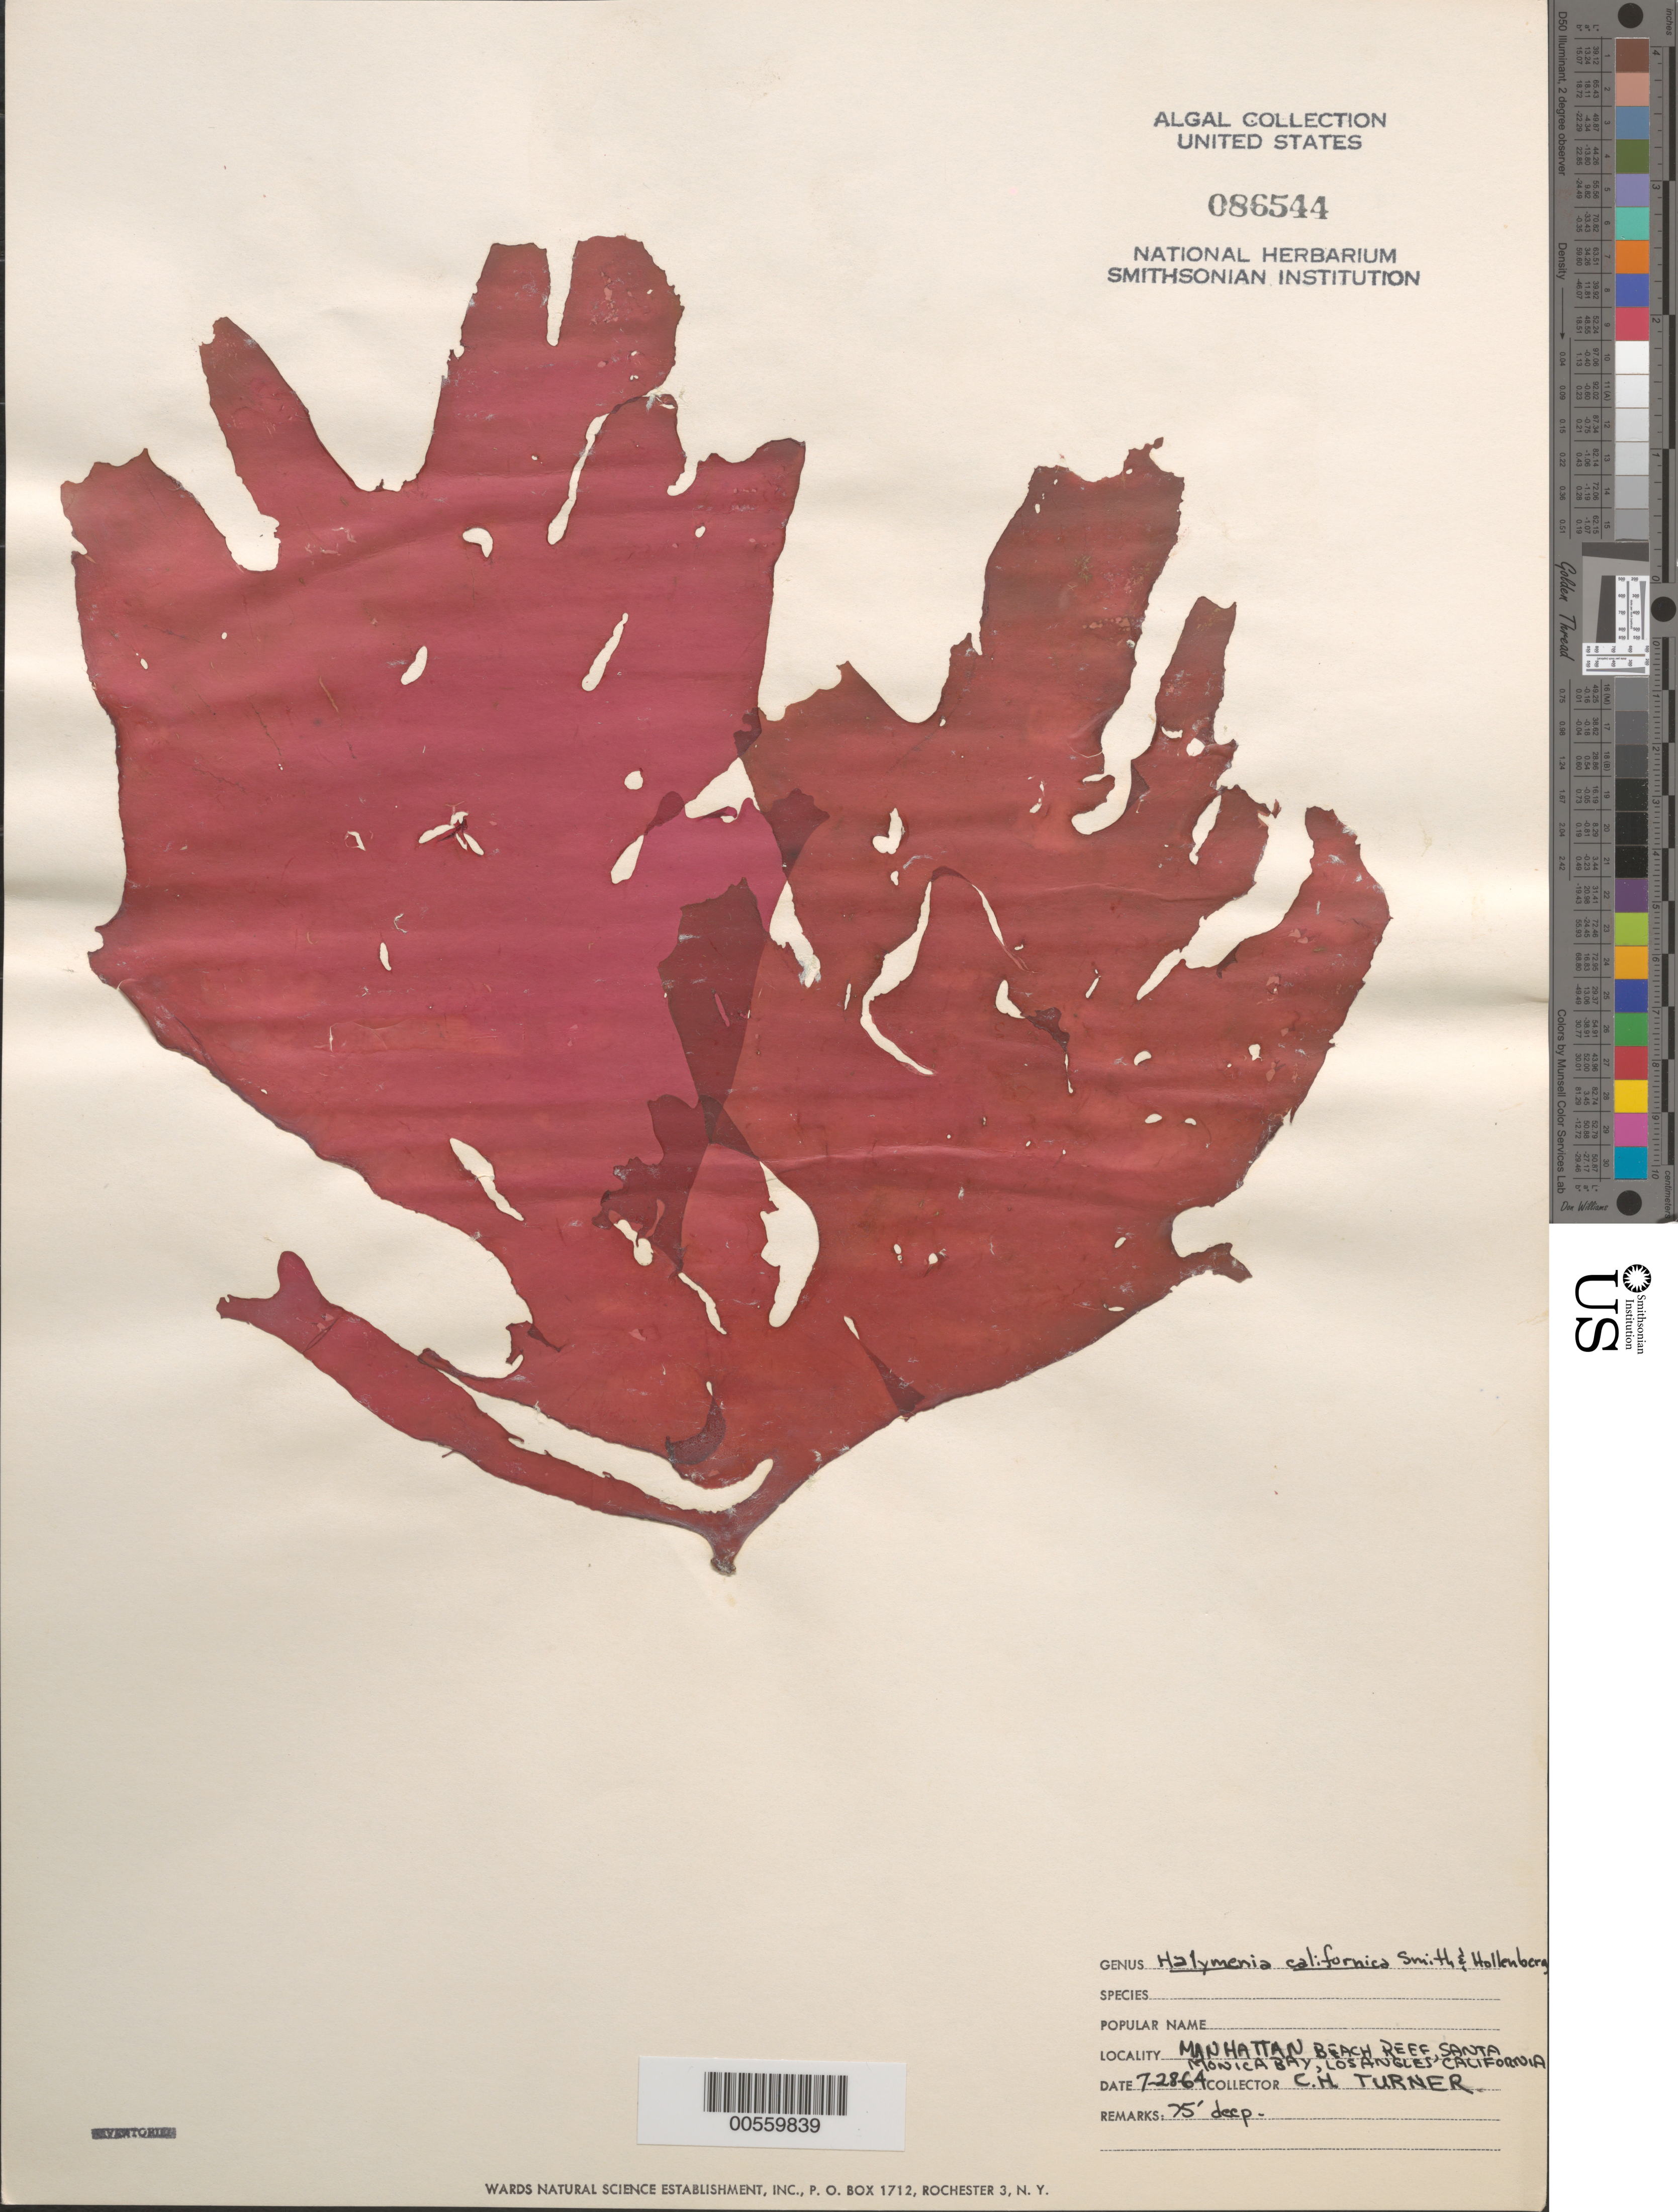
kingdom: Plantae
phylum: Rhodophyta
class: Florideophyceae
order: Halymeniales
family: Halymeniaceae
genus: Halymenia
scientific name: Halymenia californica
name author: G.M. Sm. & Hollenb.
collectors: C. H. Turner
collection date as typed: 28 Jul 1964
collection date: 1964-07-28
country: United States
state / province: California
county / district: Los Angeles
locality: Manhattan Beach reef, Santa Monica Bay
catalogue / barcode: US 86544